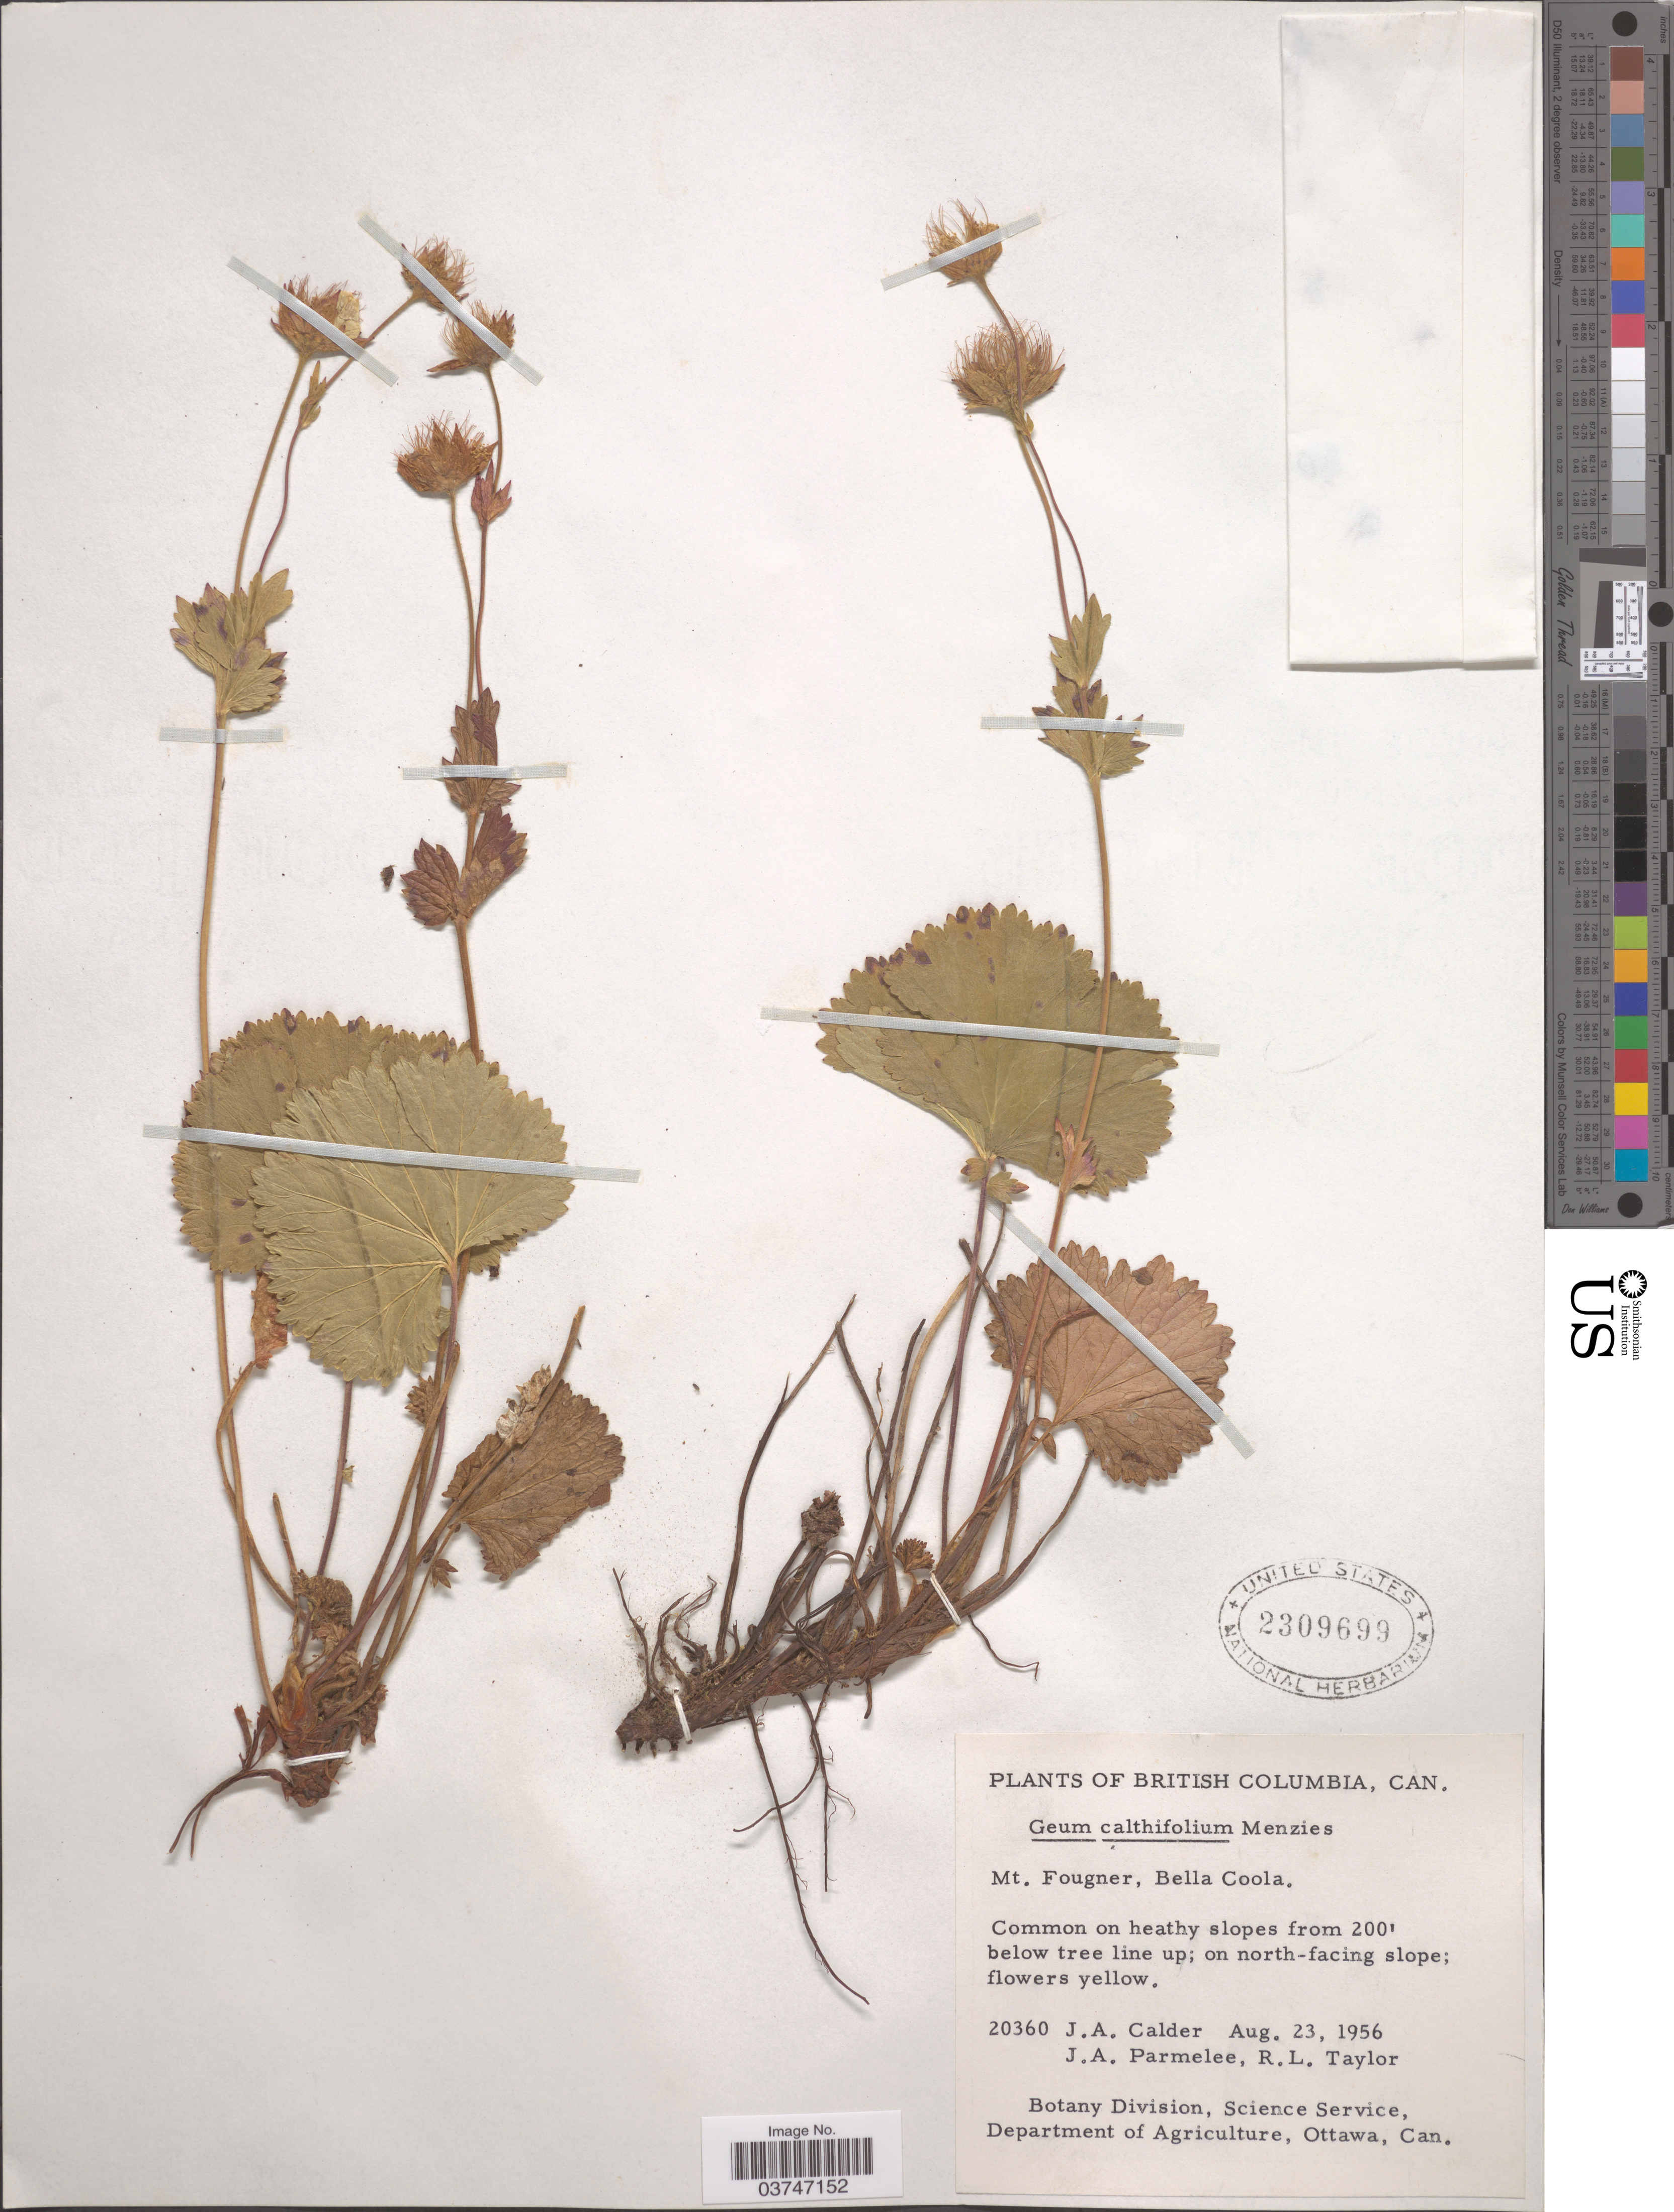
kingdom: Plantae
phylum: Tracheophyta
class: Magnoliopsida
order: Rosales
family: Rosaceae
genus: Geum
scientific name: Geum calthifolium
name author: Menzies ex Sm.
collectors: J. A. Calder, J. A. Parmelee & R. Taylor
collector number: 20360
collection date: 1956-08-23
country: Canada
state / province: British Columbia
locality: Mt. Fougner, Bella Coola. Below tree line up; on north-facing slope.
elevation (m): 61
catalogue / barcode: US 2309699